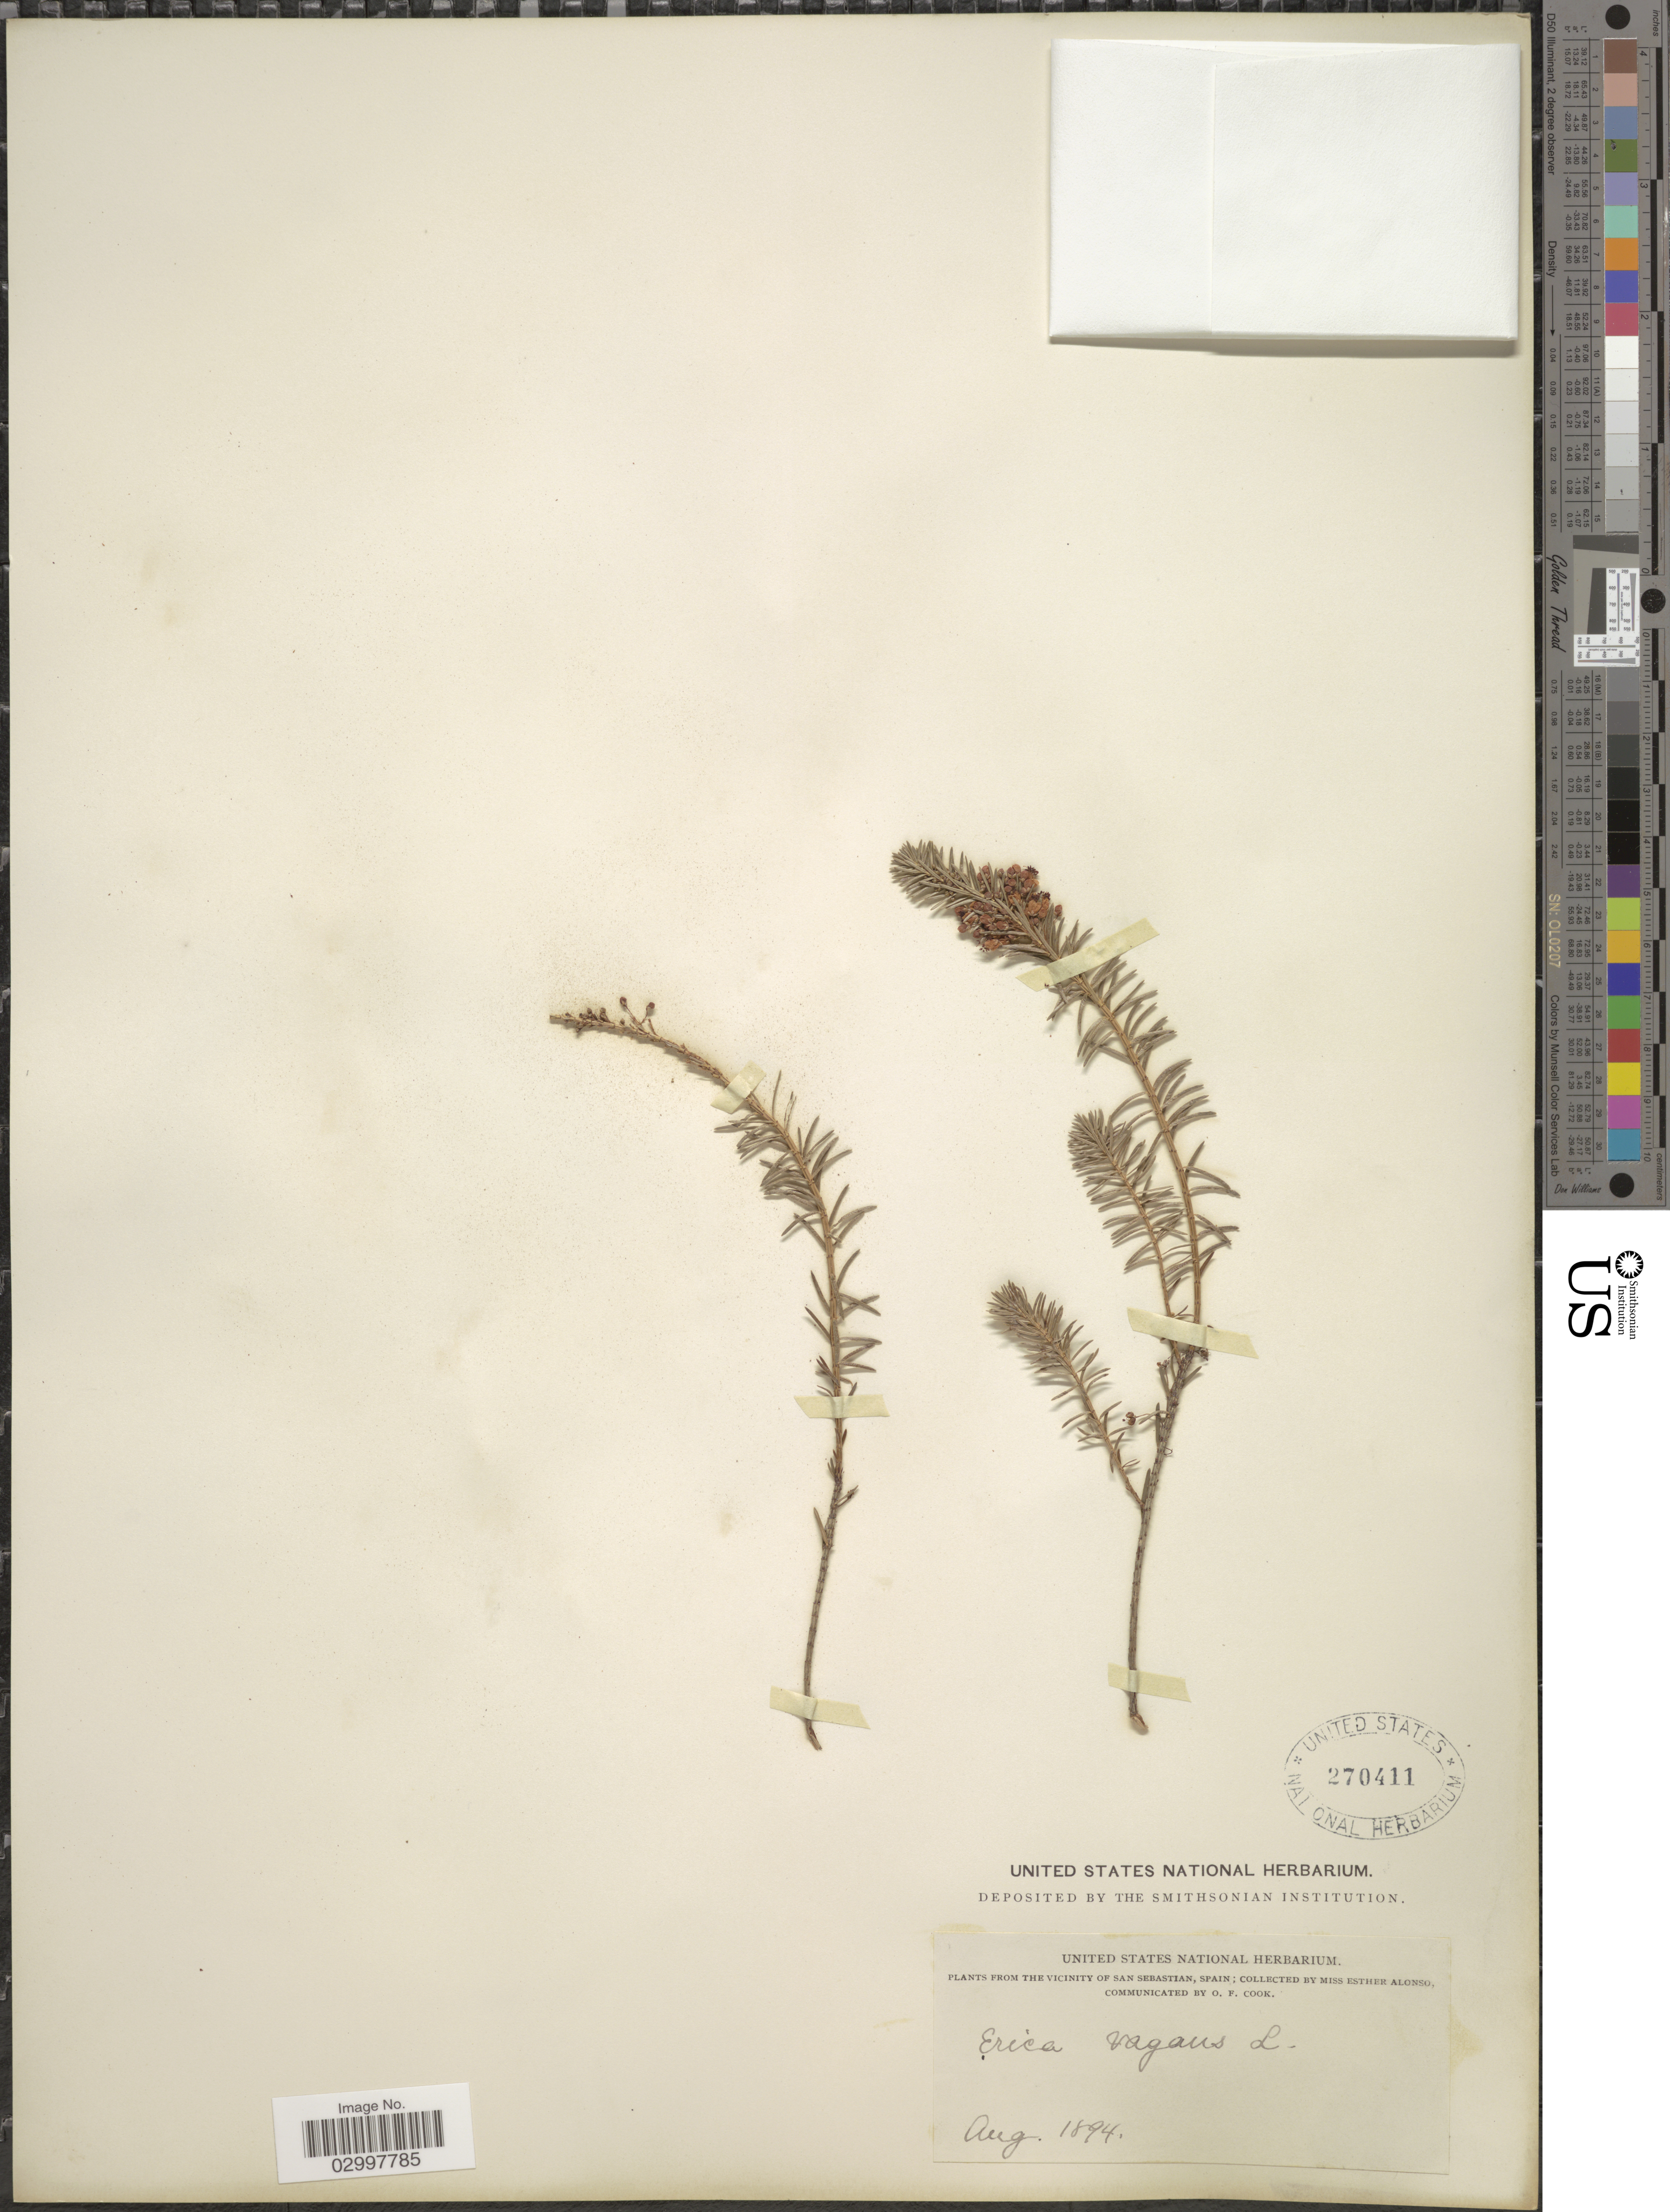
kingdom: Plantae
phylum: Tracheophyta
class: Magnoliopsida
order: Ericales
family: Ericaceae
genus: Erica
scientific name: Erica vagans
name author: L.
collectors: E. Alonso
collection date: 1894-08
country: Spain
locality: The vicinity of San Sebastian.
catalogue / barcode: US 270411